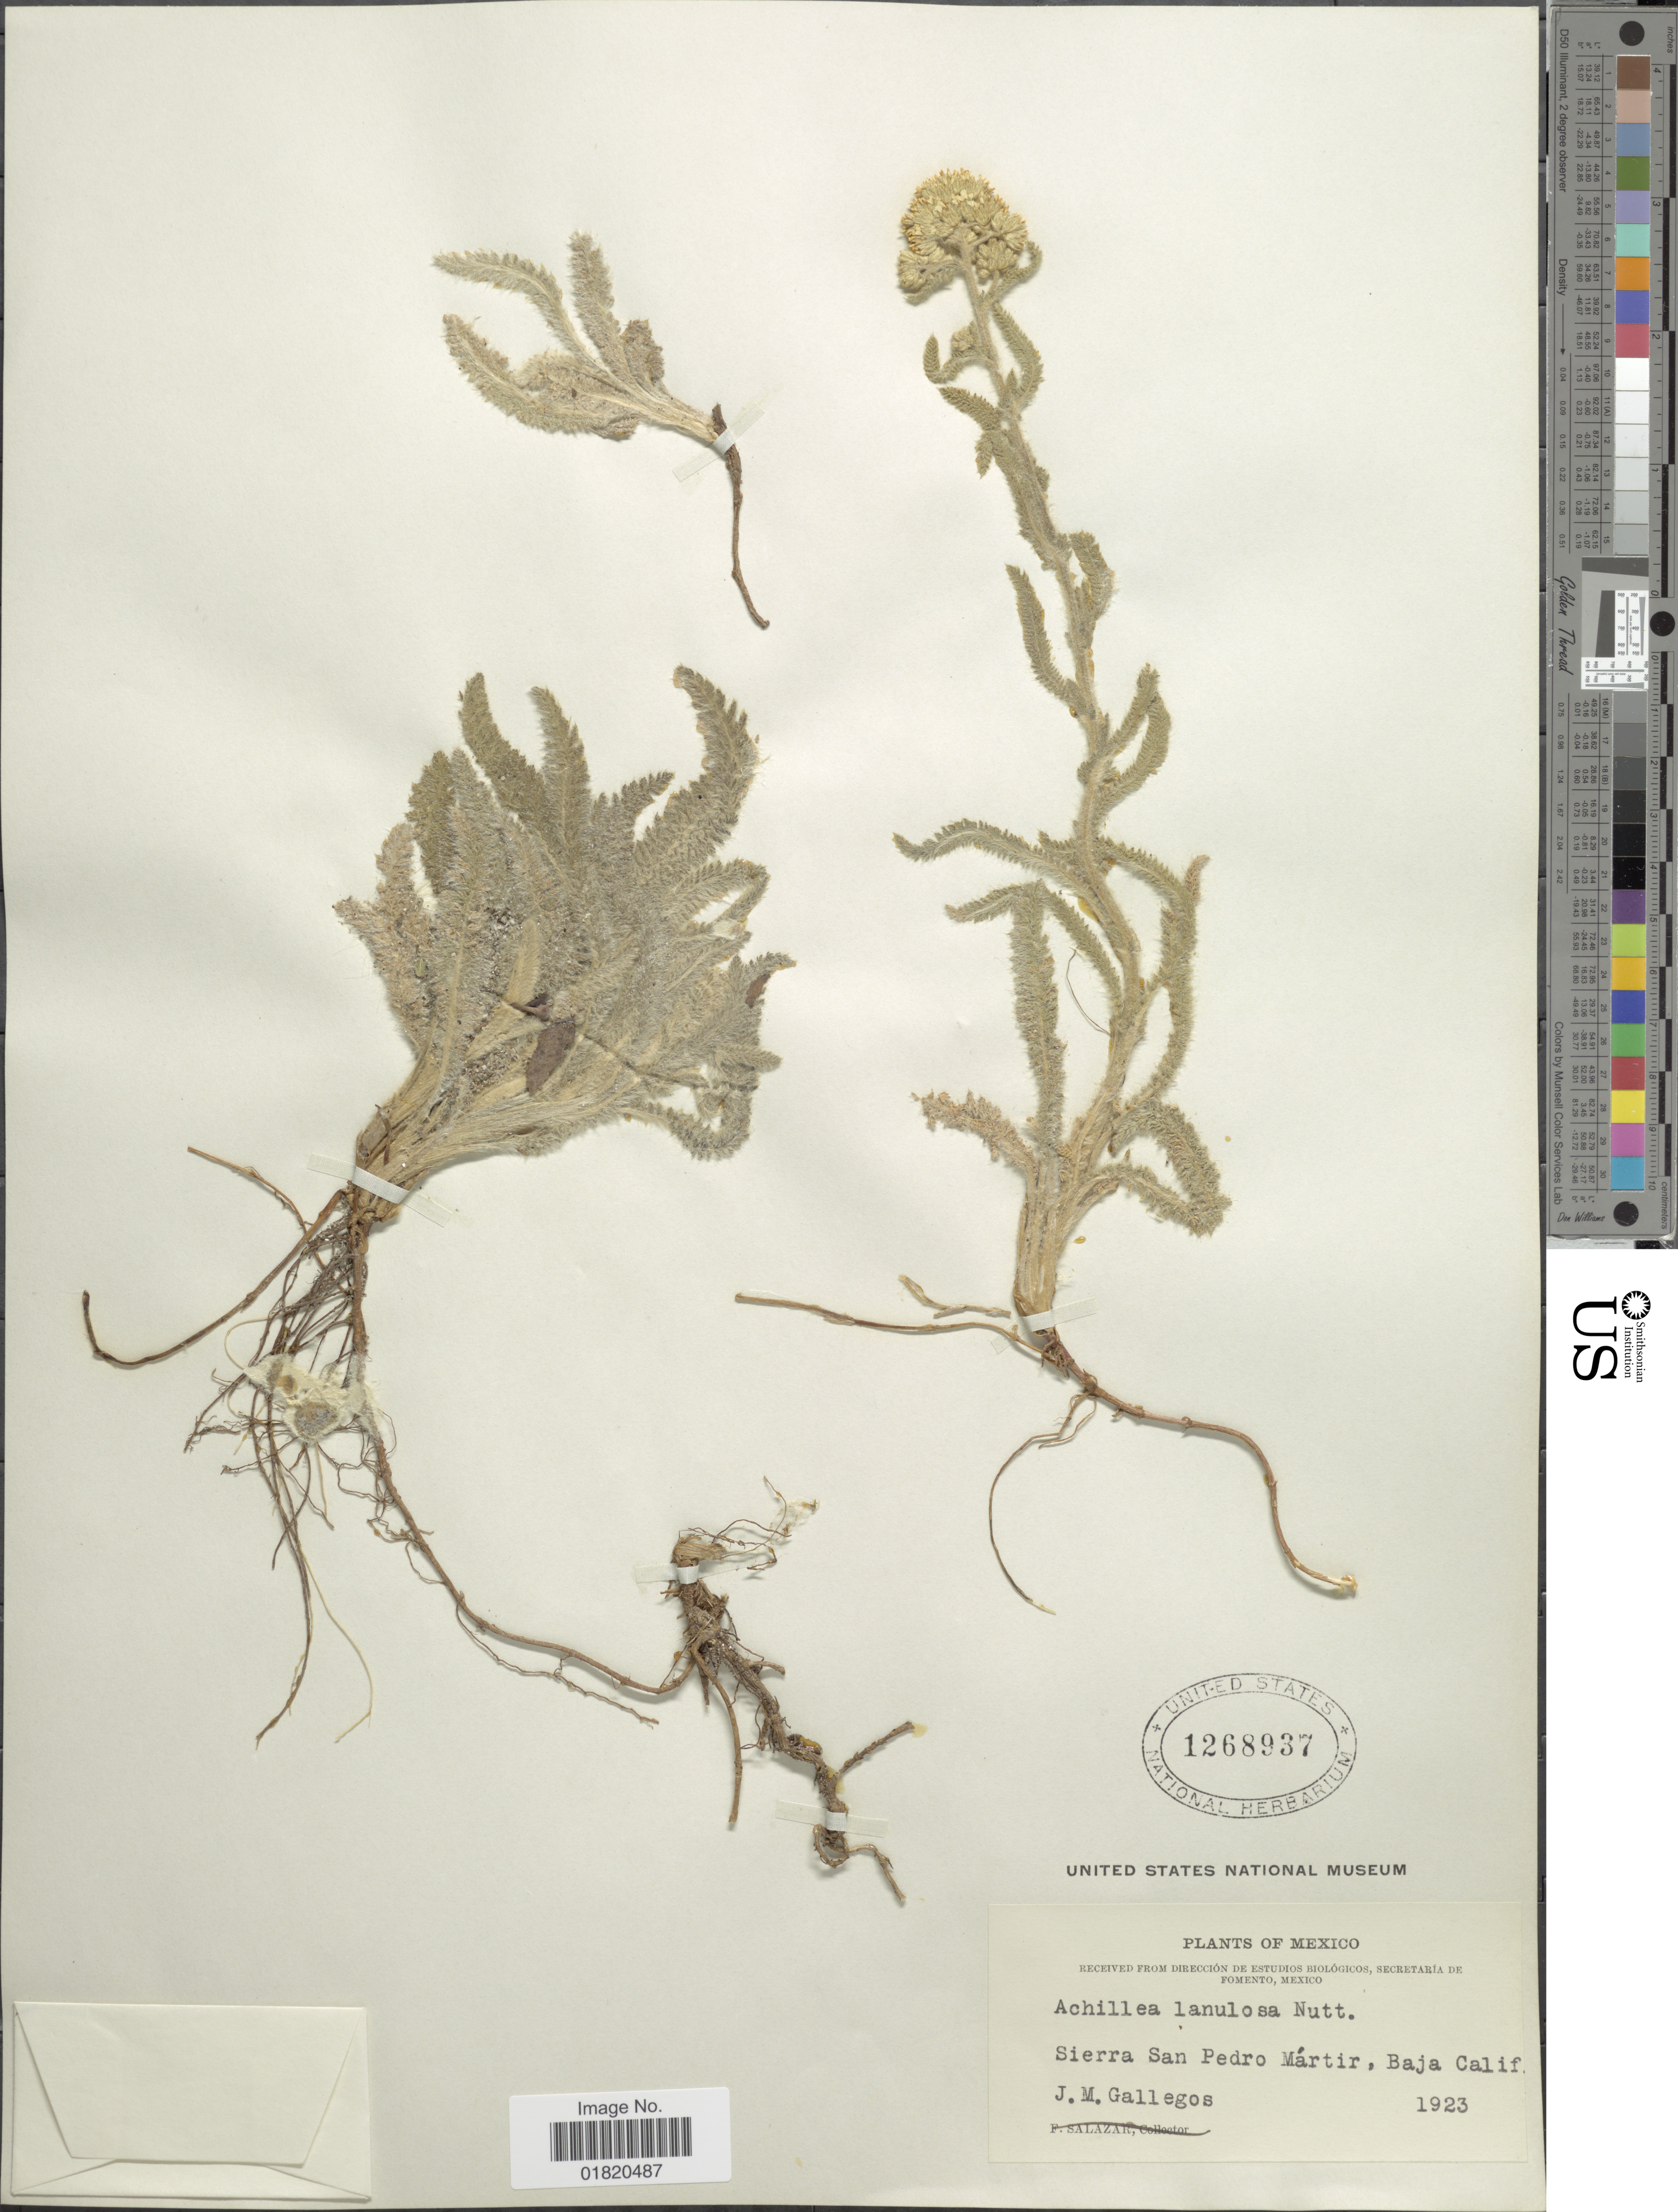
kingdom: Plantae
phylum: Tracheophyta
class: Magnoliopsida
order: Asterales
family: Asteraceae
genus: Achillea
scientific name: Achillea lanulosa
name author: Nutt.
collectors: J. Gallegos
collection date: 1923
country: Mexico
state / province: Baja California Norte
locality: Sierra San Pedro Mártir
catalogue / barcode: US 1268937